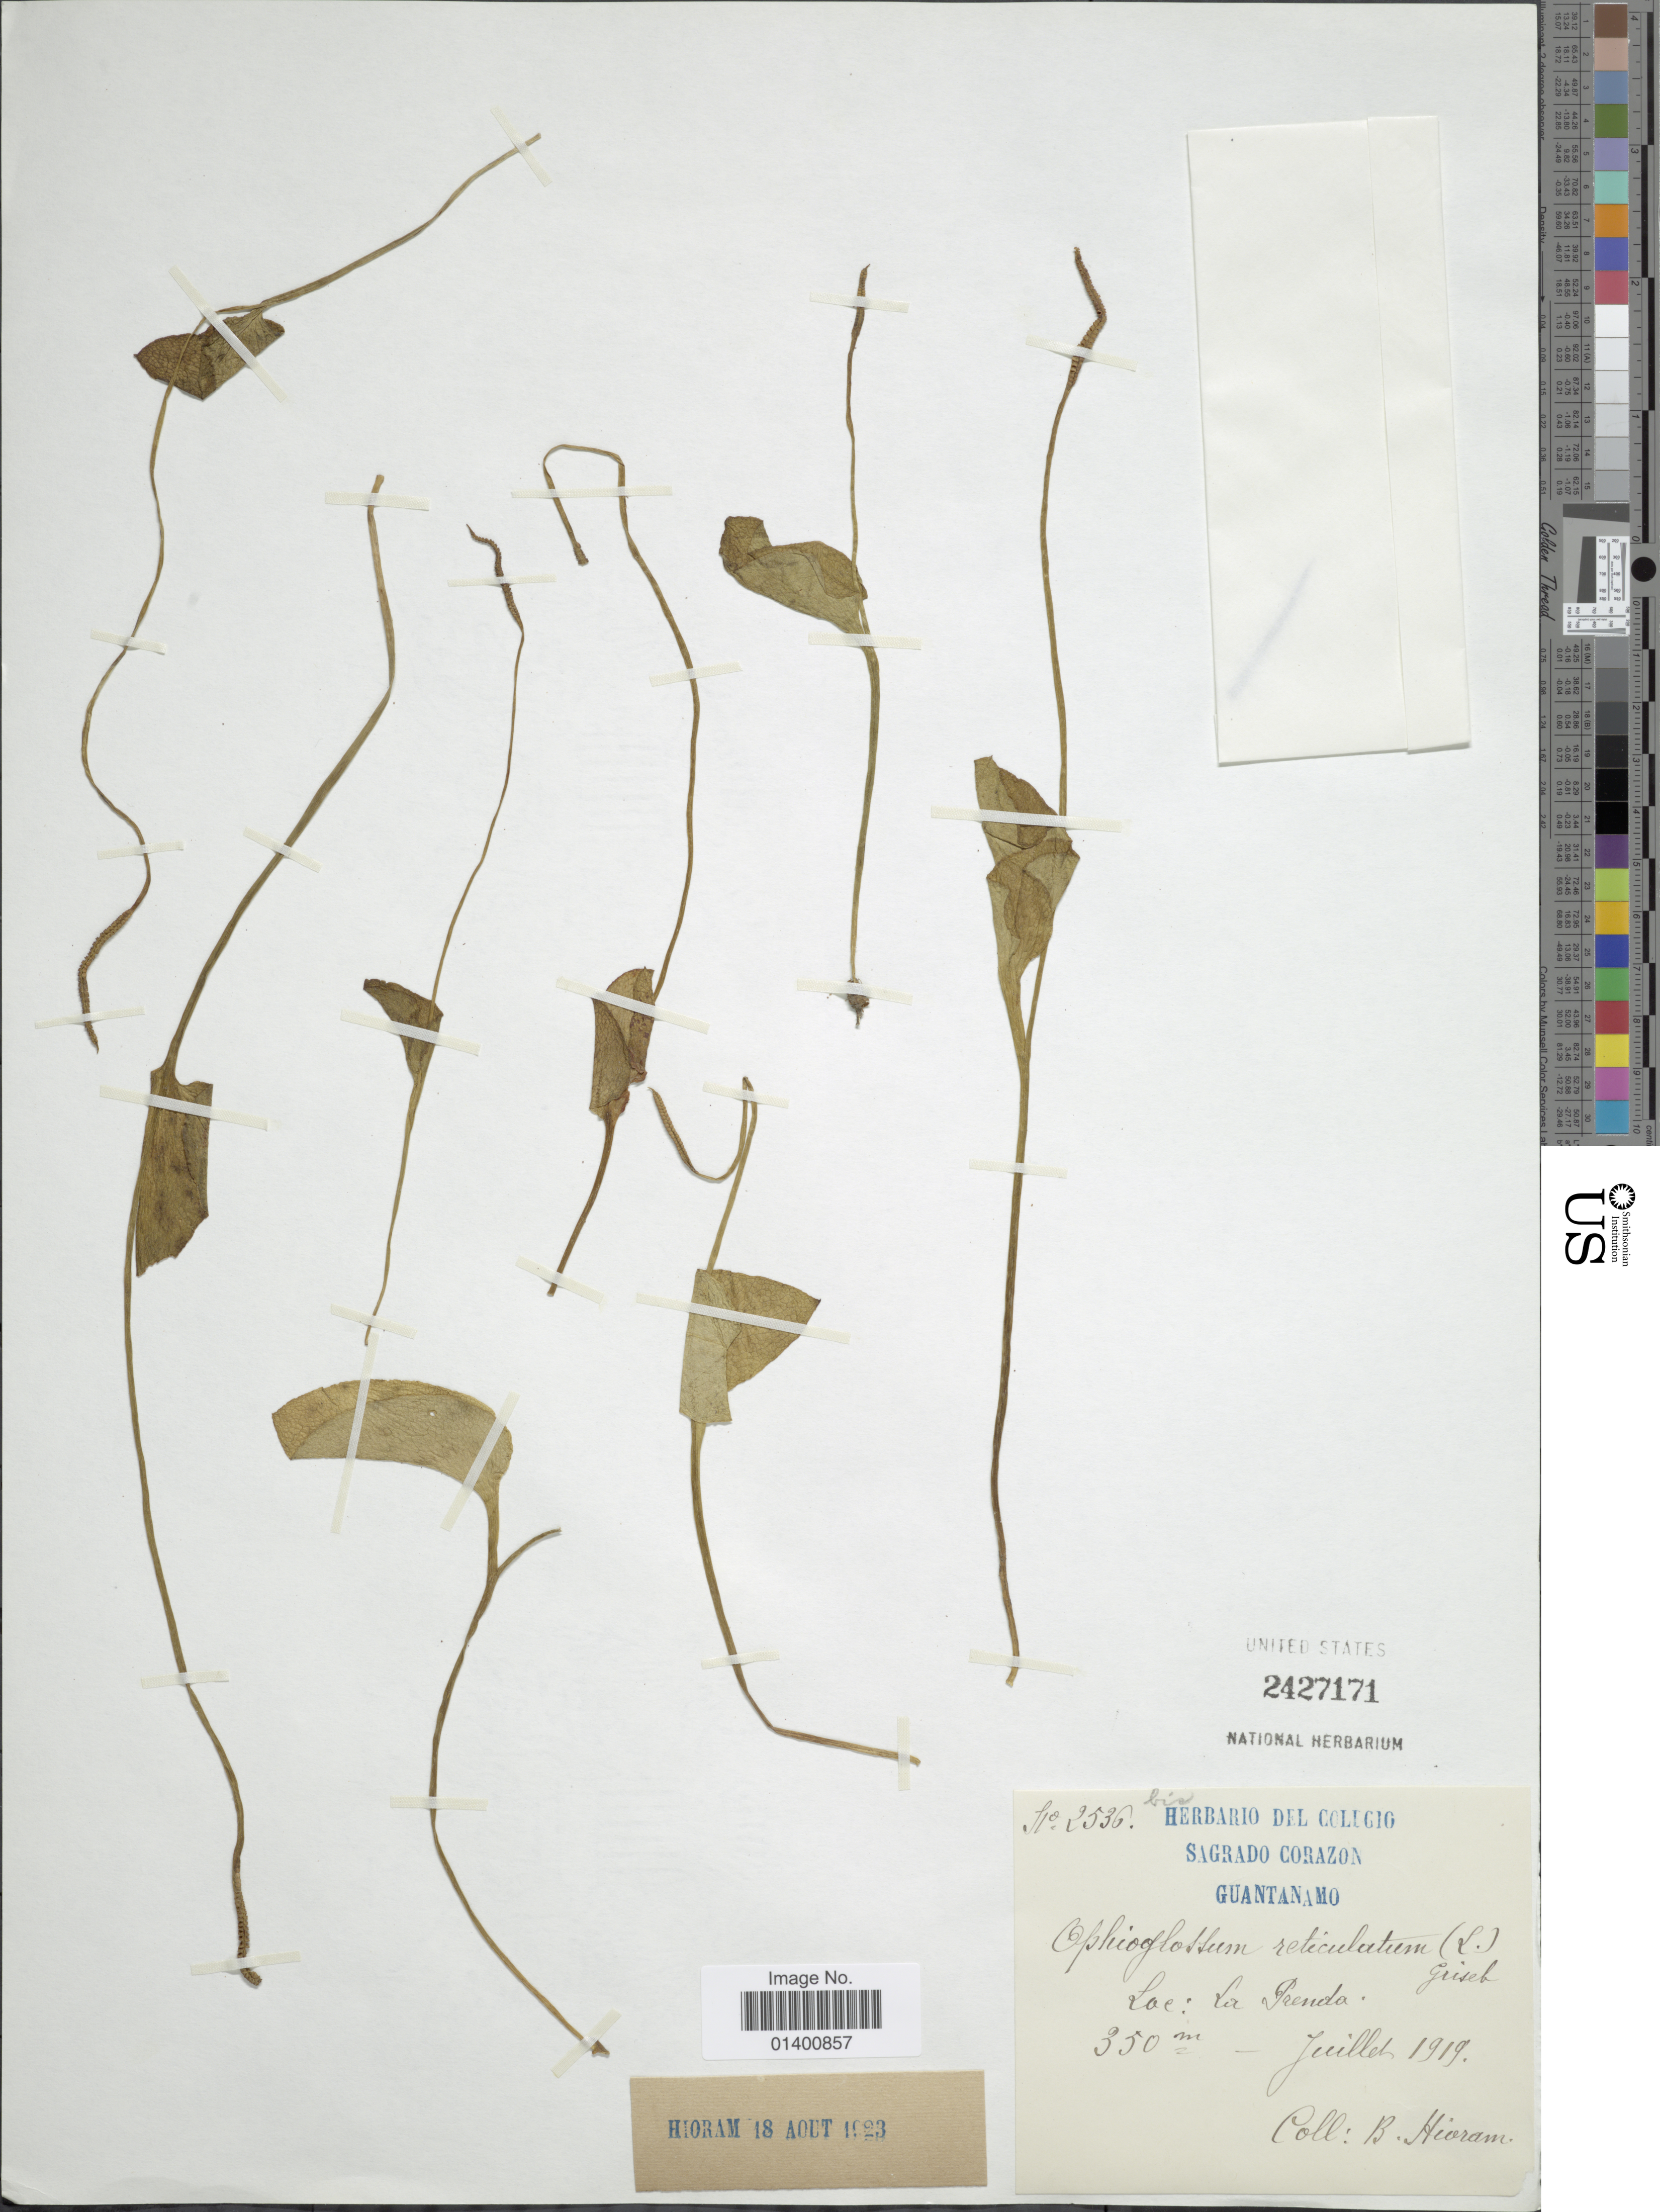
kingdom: Plantae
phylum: Tracheophyta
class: Polypodiopsida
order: Ophioglossales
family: Ophioglossaceae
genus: Ophioglossum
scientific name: Ophioglossum reticulatum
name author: L.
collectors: Bro. Hioram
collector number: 2536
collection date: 1919-07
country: Cuba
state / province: Guantanamo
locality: La Prenda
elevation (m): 350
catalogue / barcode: US 2427171